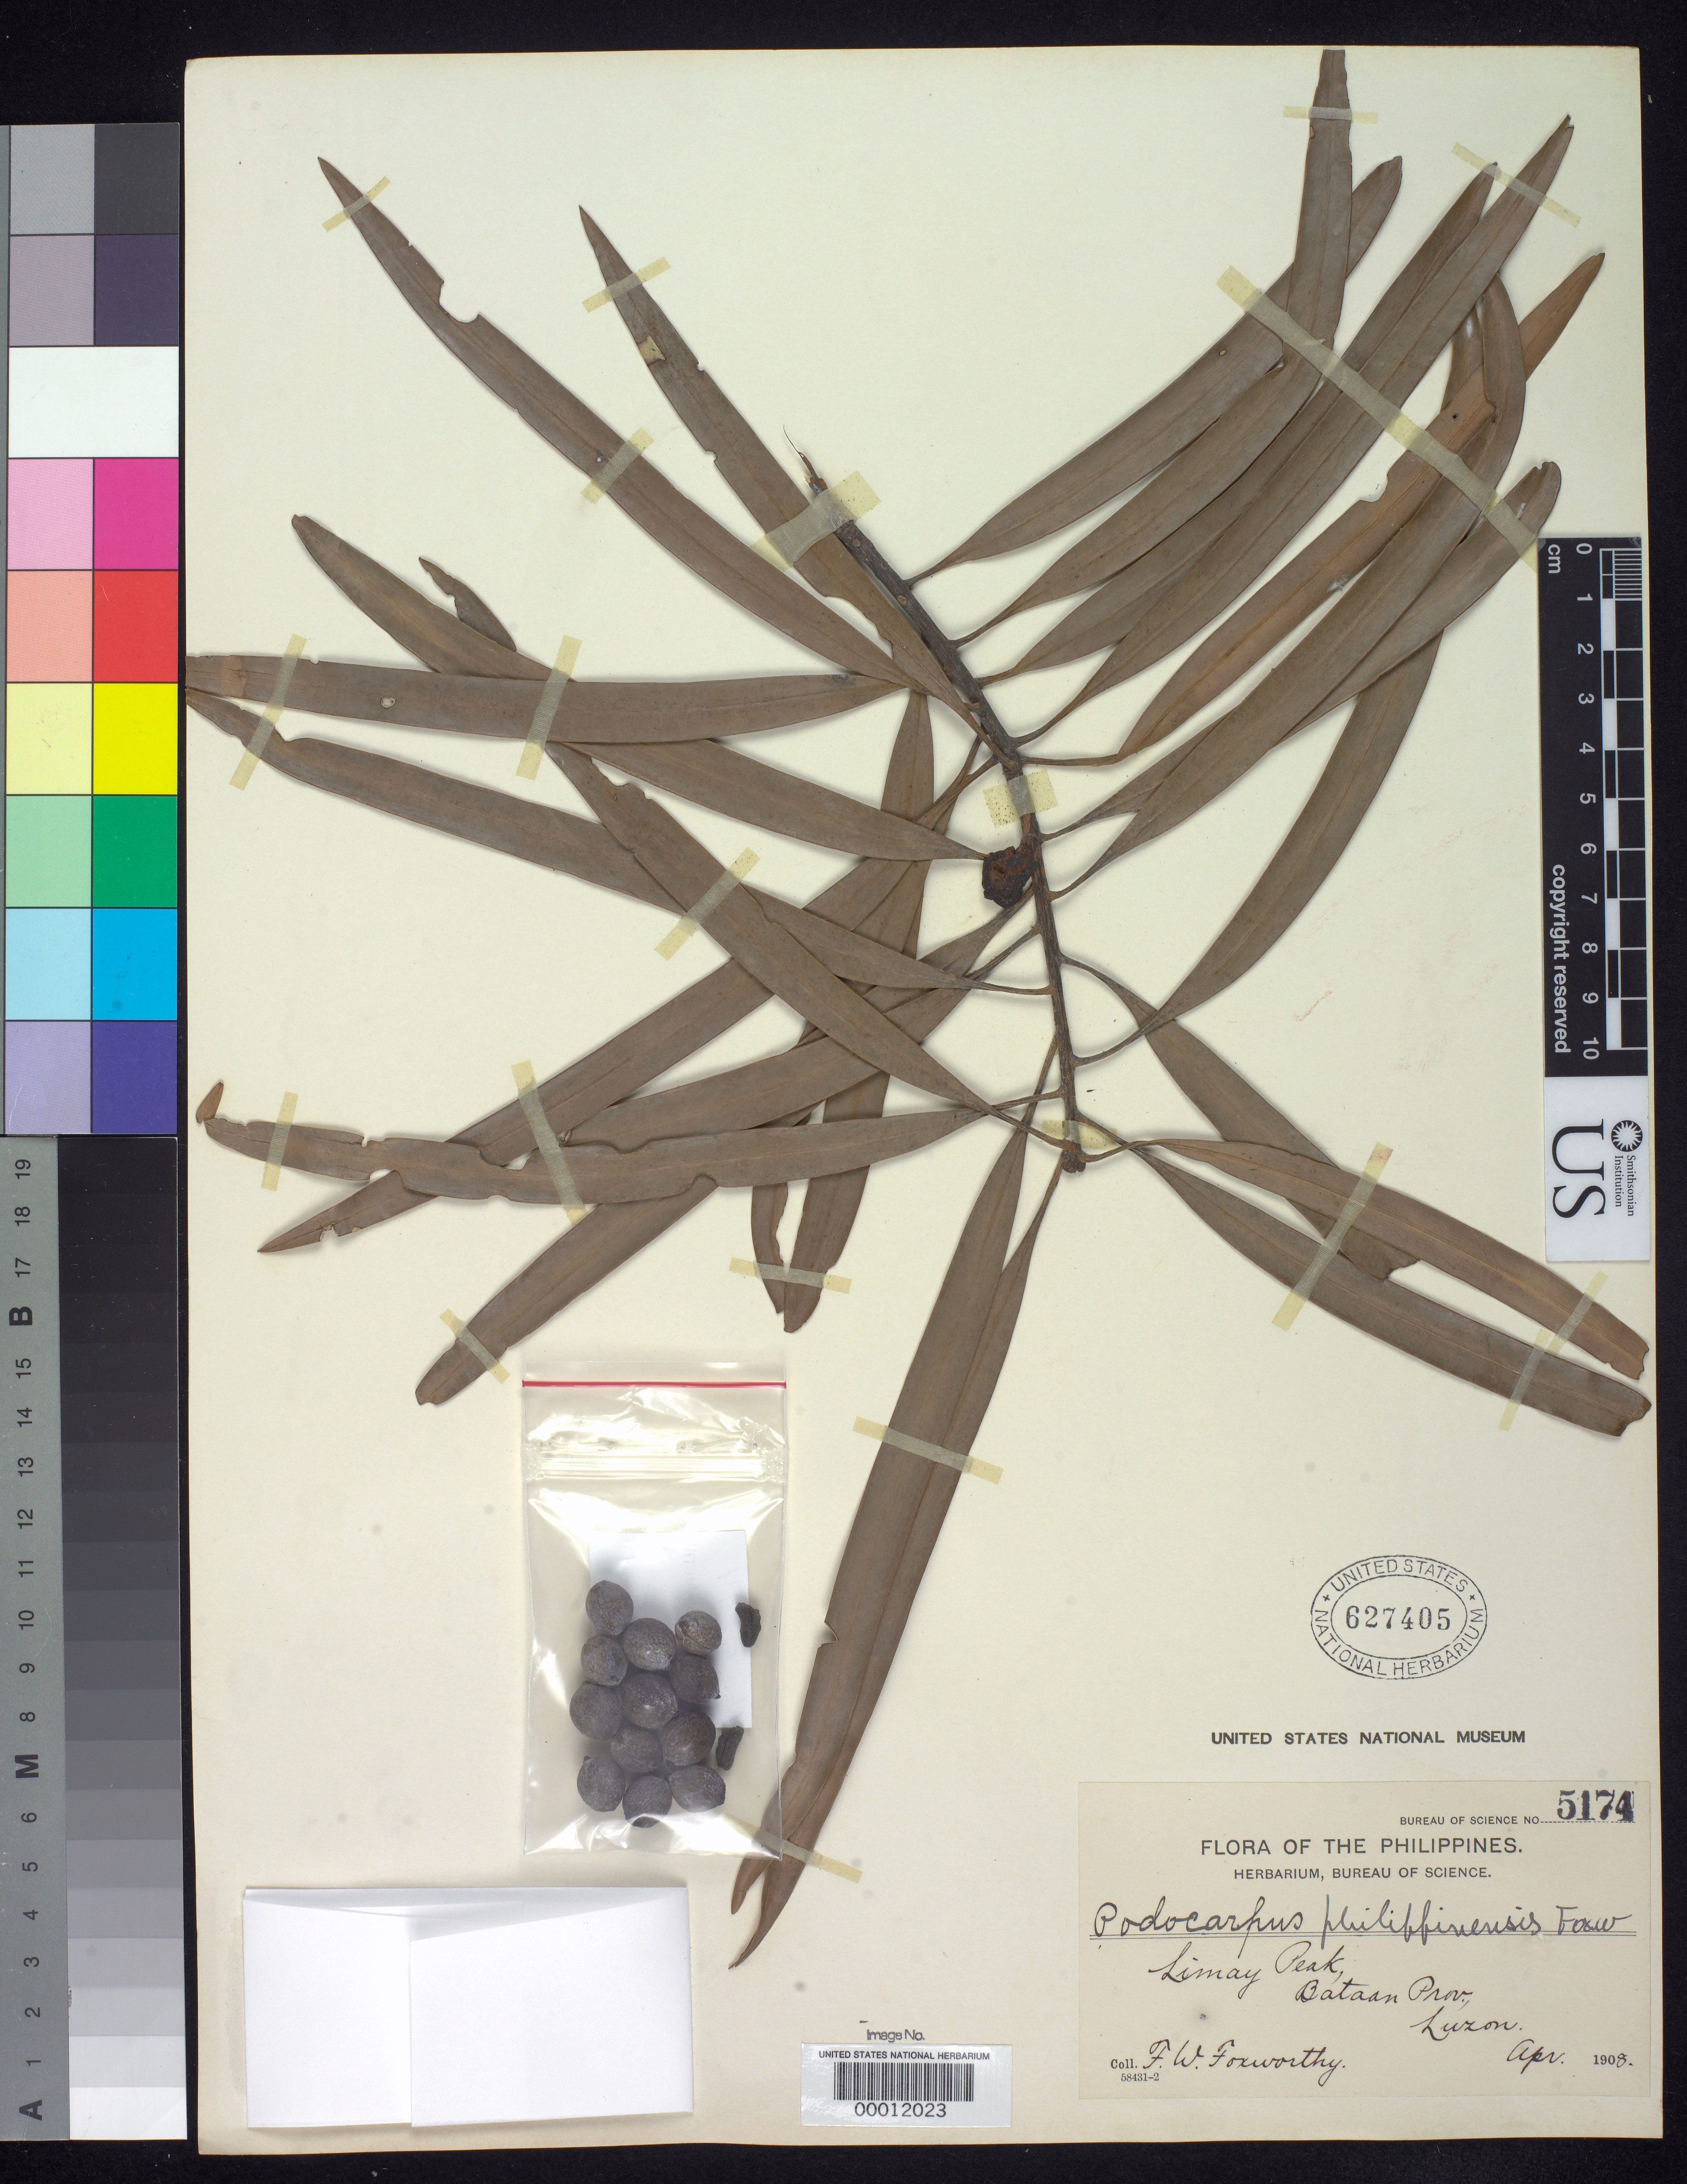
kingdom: Plantae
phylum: Tracheophyta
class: Pinopsida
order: Pinales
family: Podocarpaceae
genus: Podocarpus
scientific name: Podocarpus philippinensis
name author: Foxw.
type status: Isotype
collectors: F. W. Foxworthy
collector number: Bur. Sci. 5174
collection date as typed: Apr 1908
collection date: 1908-04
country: Philippines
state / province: Central Luzon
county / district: Bataan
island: Luzon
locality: Limay Peak.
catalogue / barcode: US 627405